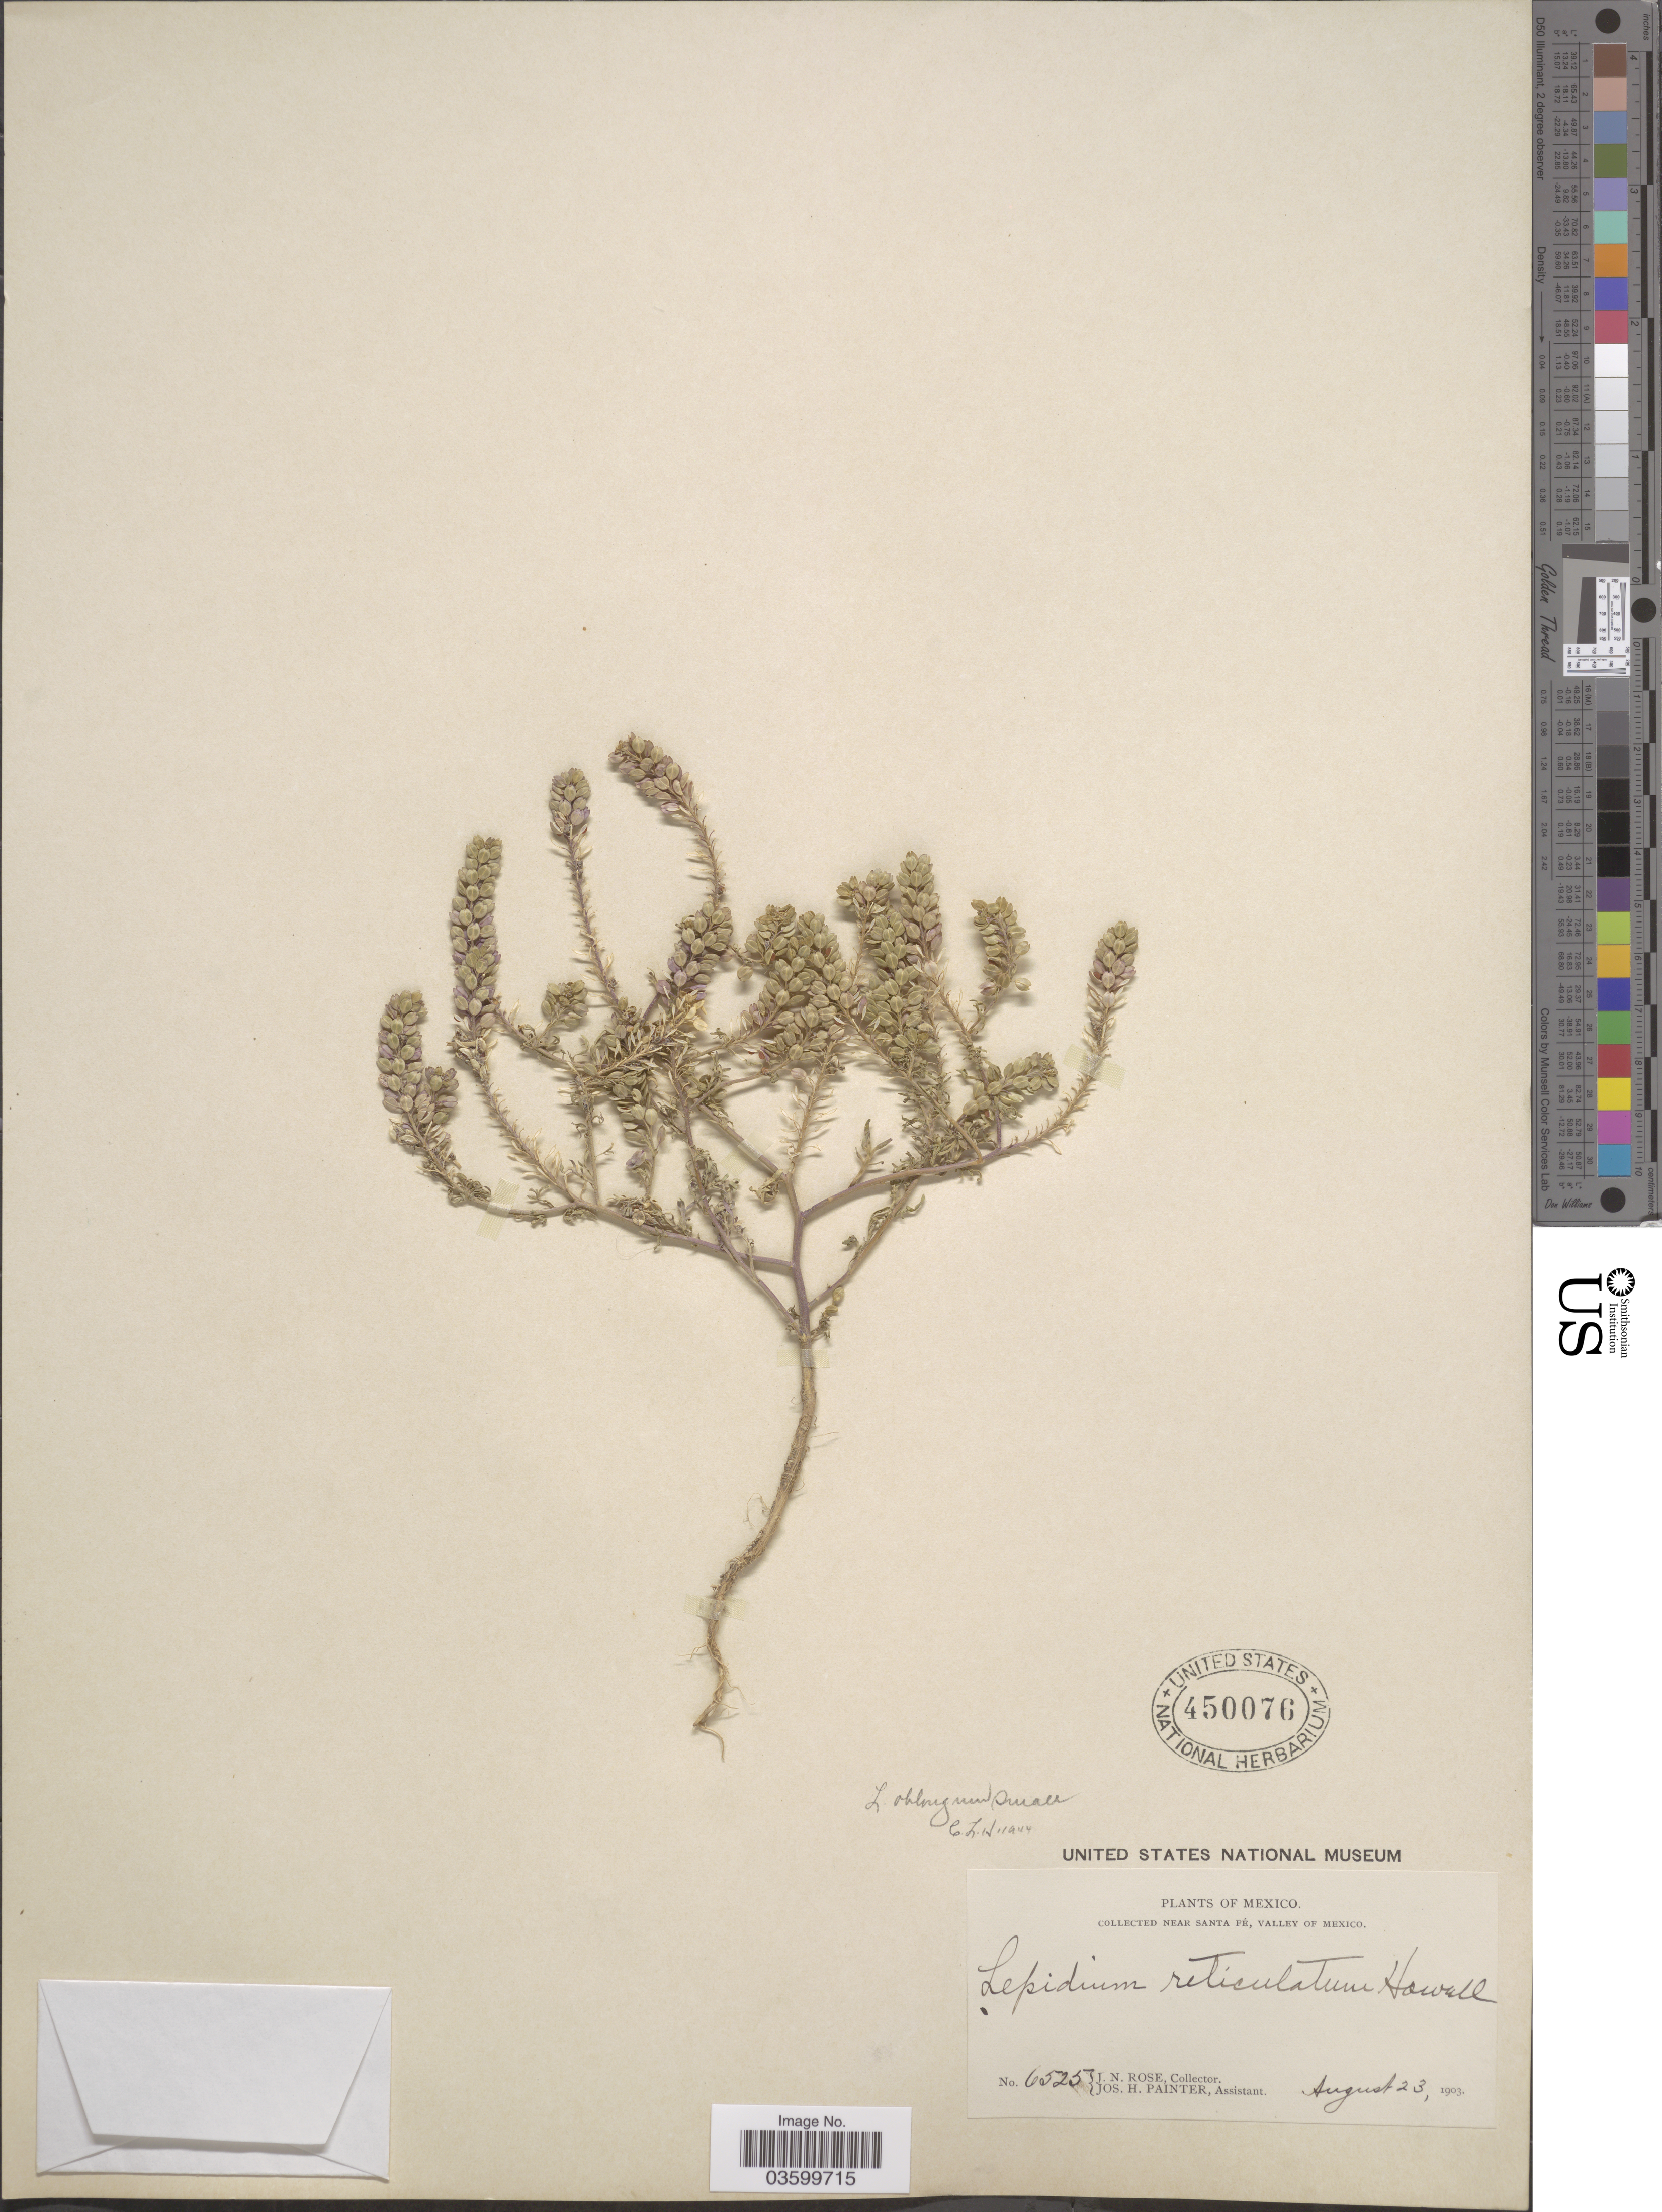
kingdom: Plantae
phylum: Tracheophyta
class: Magnoliopsida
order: Brassicales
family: Brassicaceae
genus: Lepidium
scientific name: Lepidium oblongum var. oblongum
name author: Small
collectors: J. N. Rose & J. H. Painter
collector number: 6525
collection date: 1903-08-23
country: Mexico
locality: Near Santa Fé, Valley of Mexico.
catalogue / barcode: US 450076